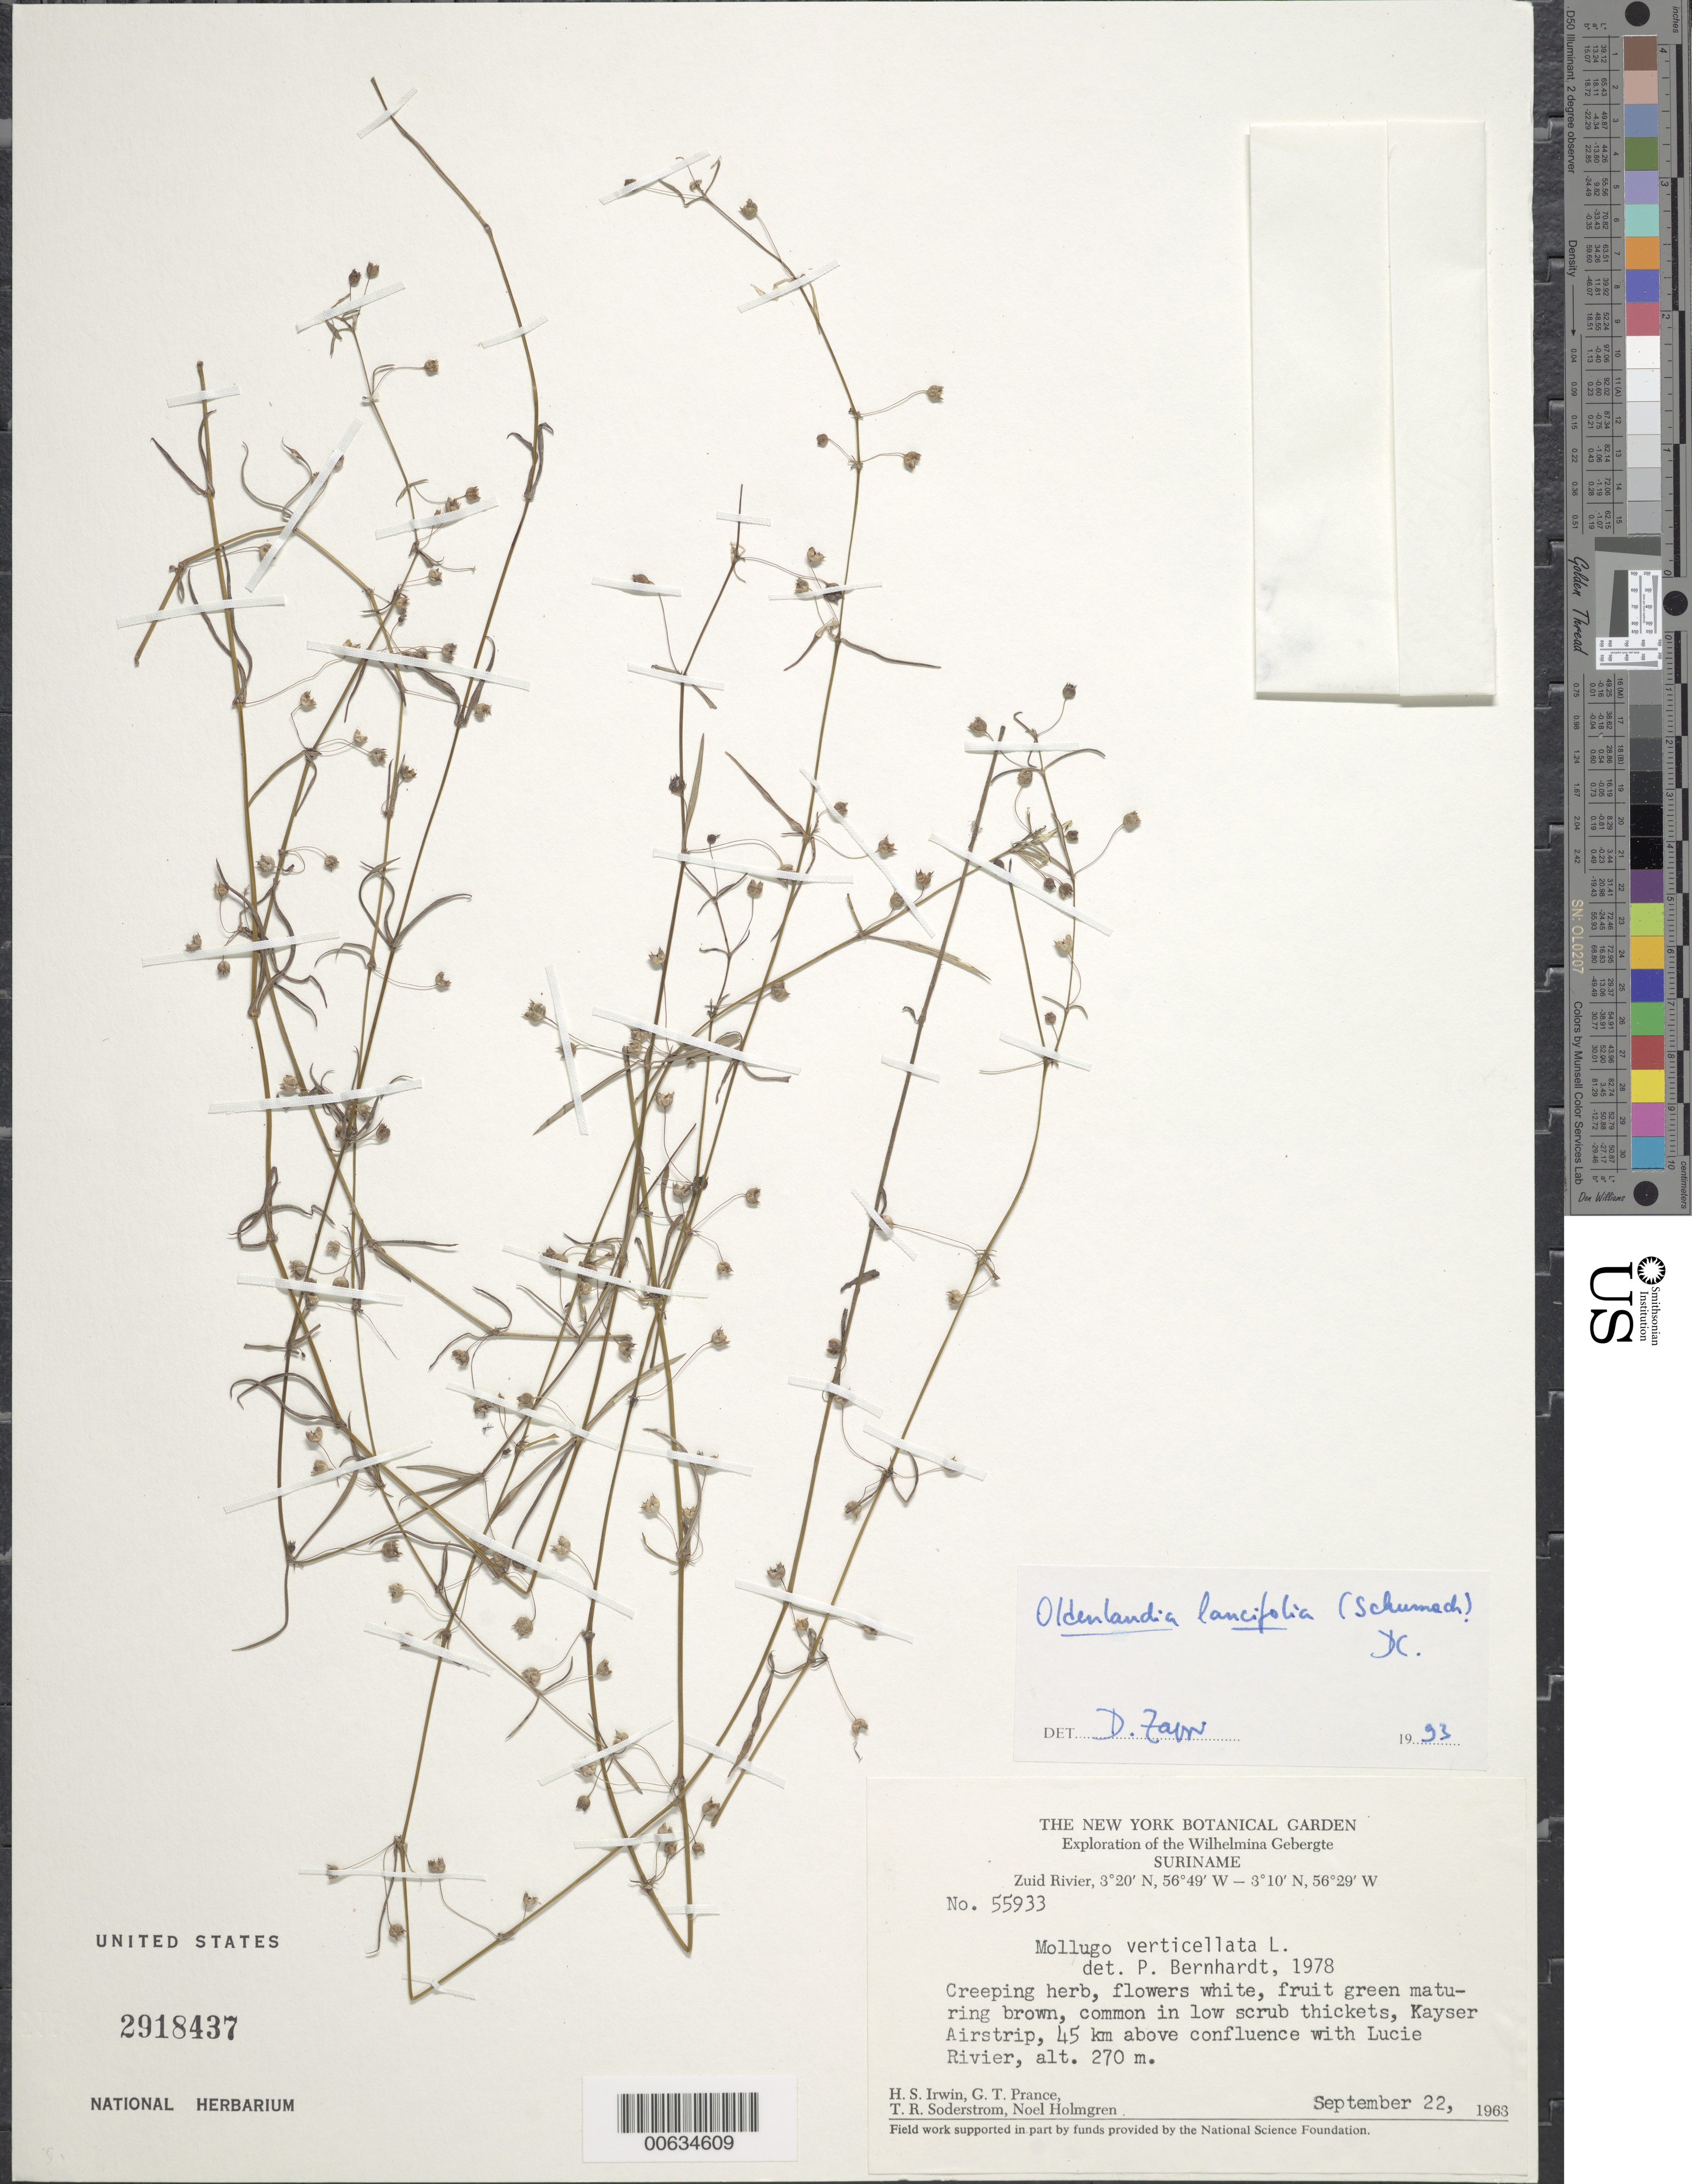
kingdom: Plantae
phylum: Tracheophyta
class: Magnoliopsida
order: Gentianales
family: Rubiaceae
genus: Oldenlandia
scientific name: Oldenlandia lancifolia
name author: (Schumach.) DC.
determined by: Zarn, D.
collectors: H. Irwin, G. T. Prance, T. R. Soderstrom & N. H. Holmgren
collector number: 55933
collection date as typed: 22-Sep-63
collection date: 1963-09-22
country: Suriname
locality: Kayser Airstrip, Zuid R., 45 km above confl. with Lucie R., Wilhelmina Gebergte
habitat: Low scrub thickets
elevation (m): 270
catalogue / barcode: US 2918437